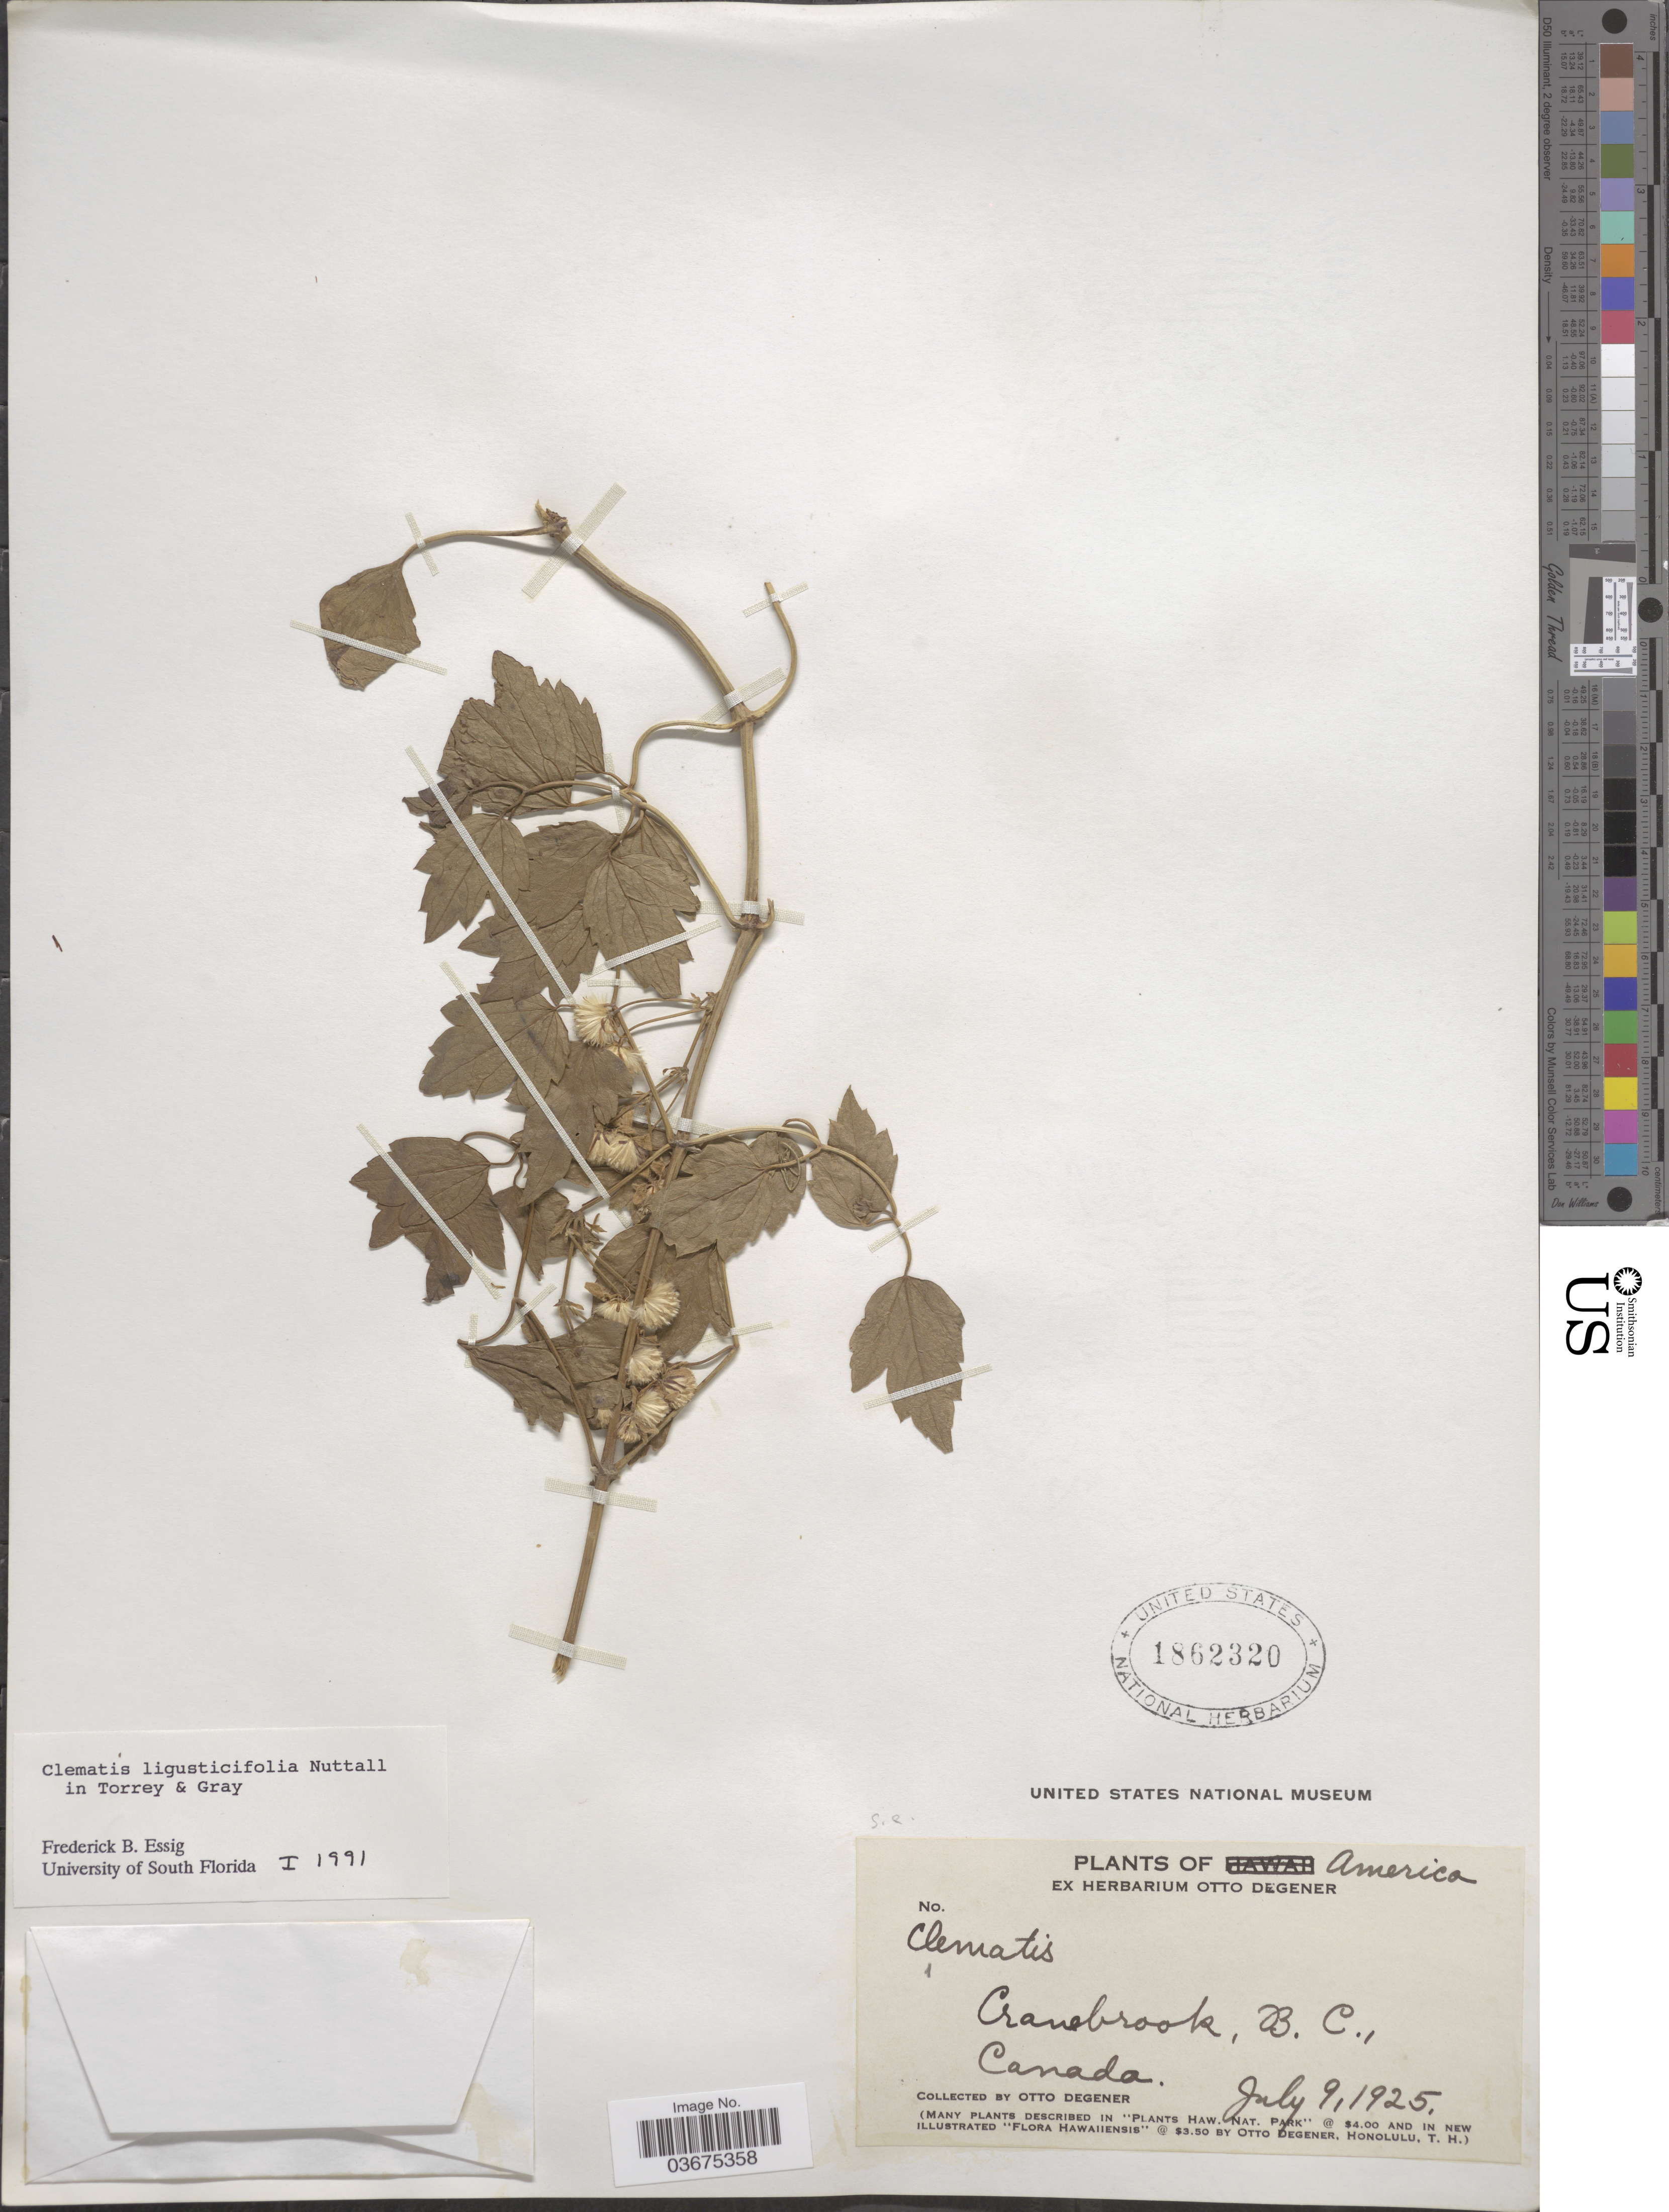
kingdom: Plantae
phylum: Tracheophyta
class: Magnoliopsida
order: Ranunculales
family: Ranunculaceae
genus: Clematis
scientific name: Clematis ligusticifolia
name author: Nutt.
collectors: O. Degener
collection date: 1925-07-09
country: Canada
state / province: British Columbia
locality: Cranebrook.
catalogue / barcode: US 1862320